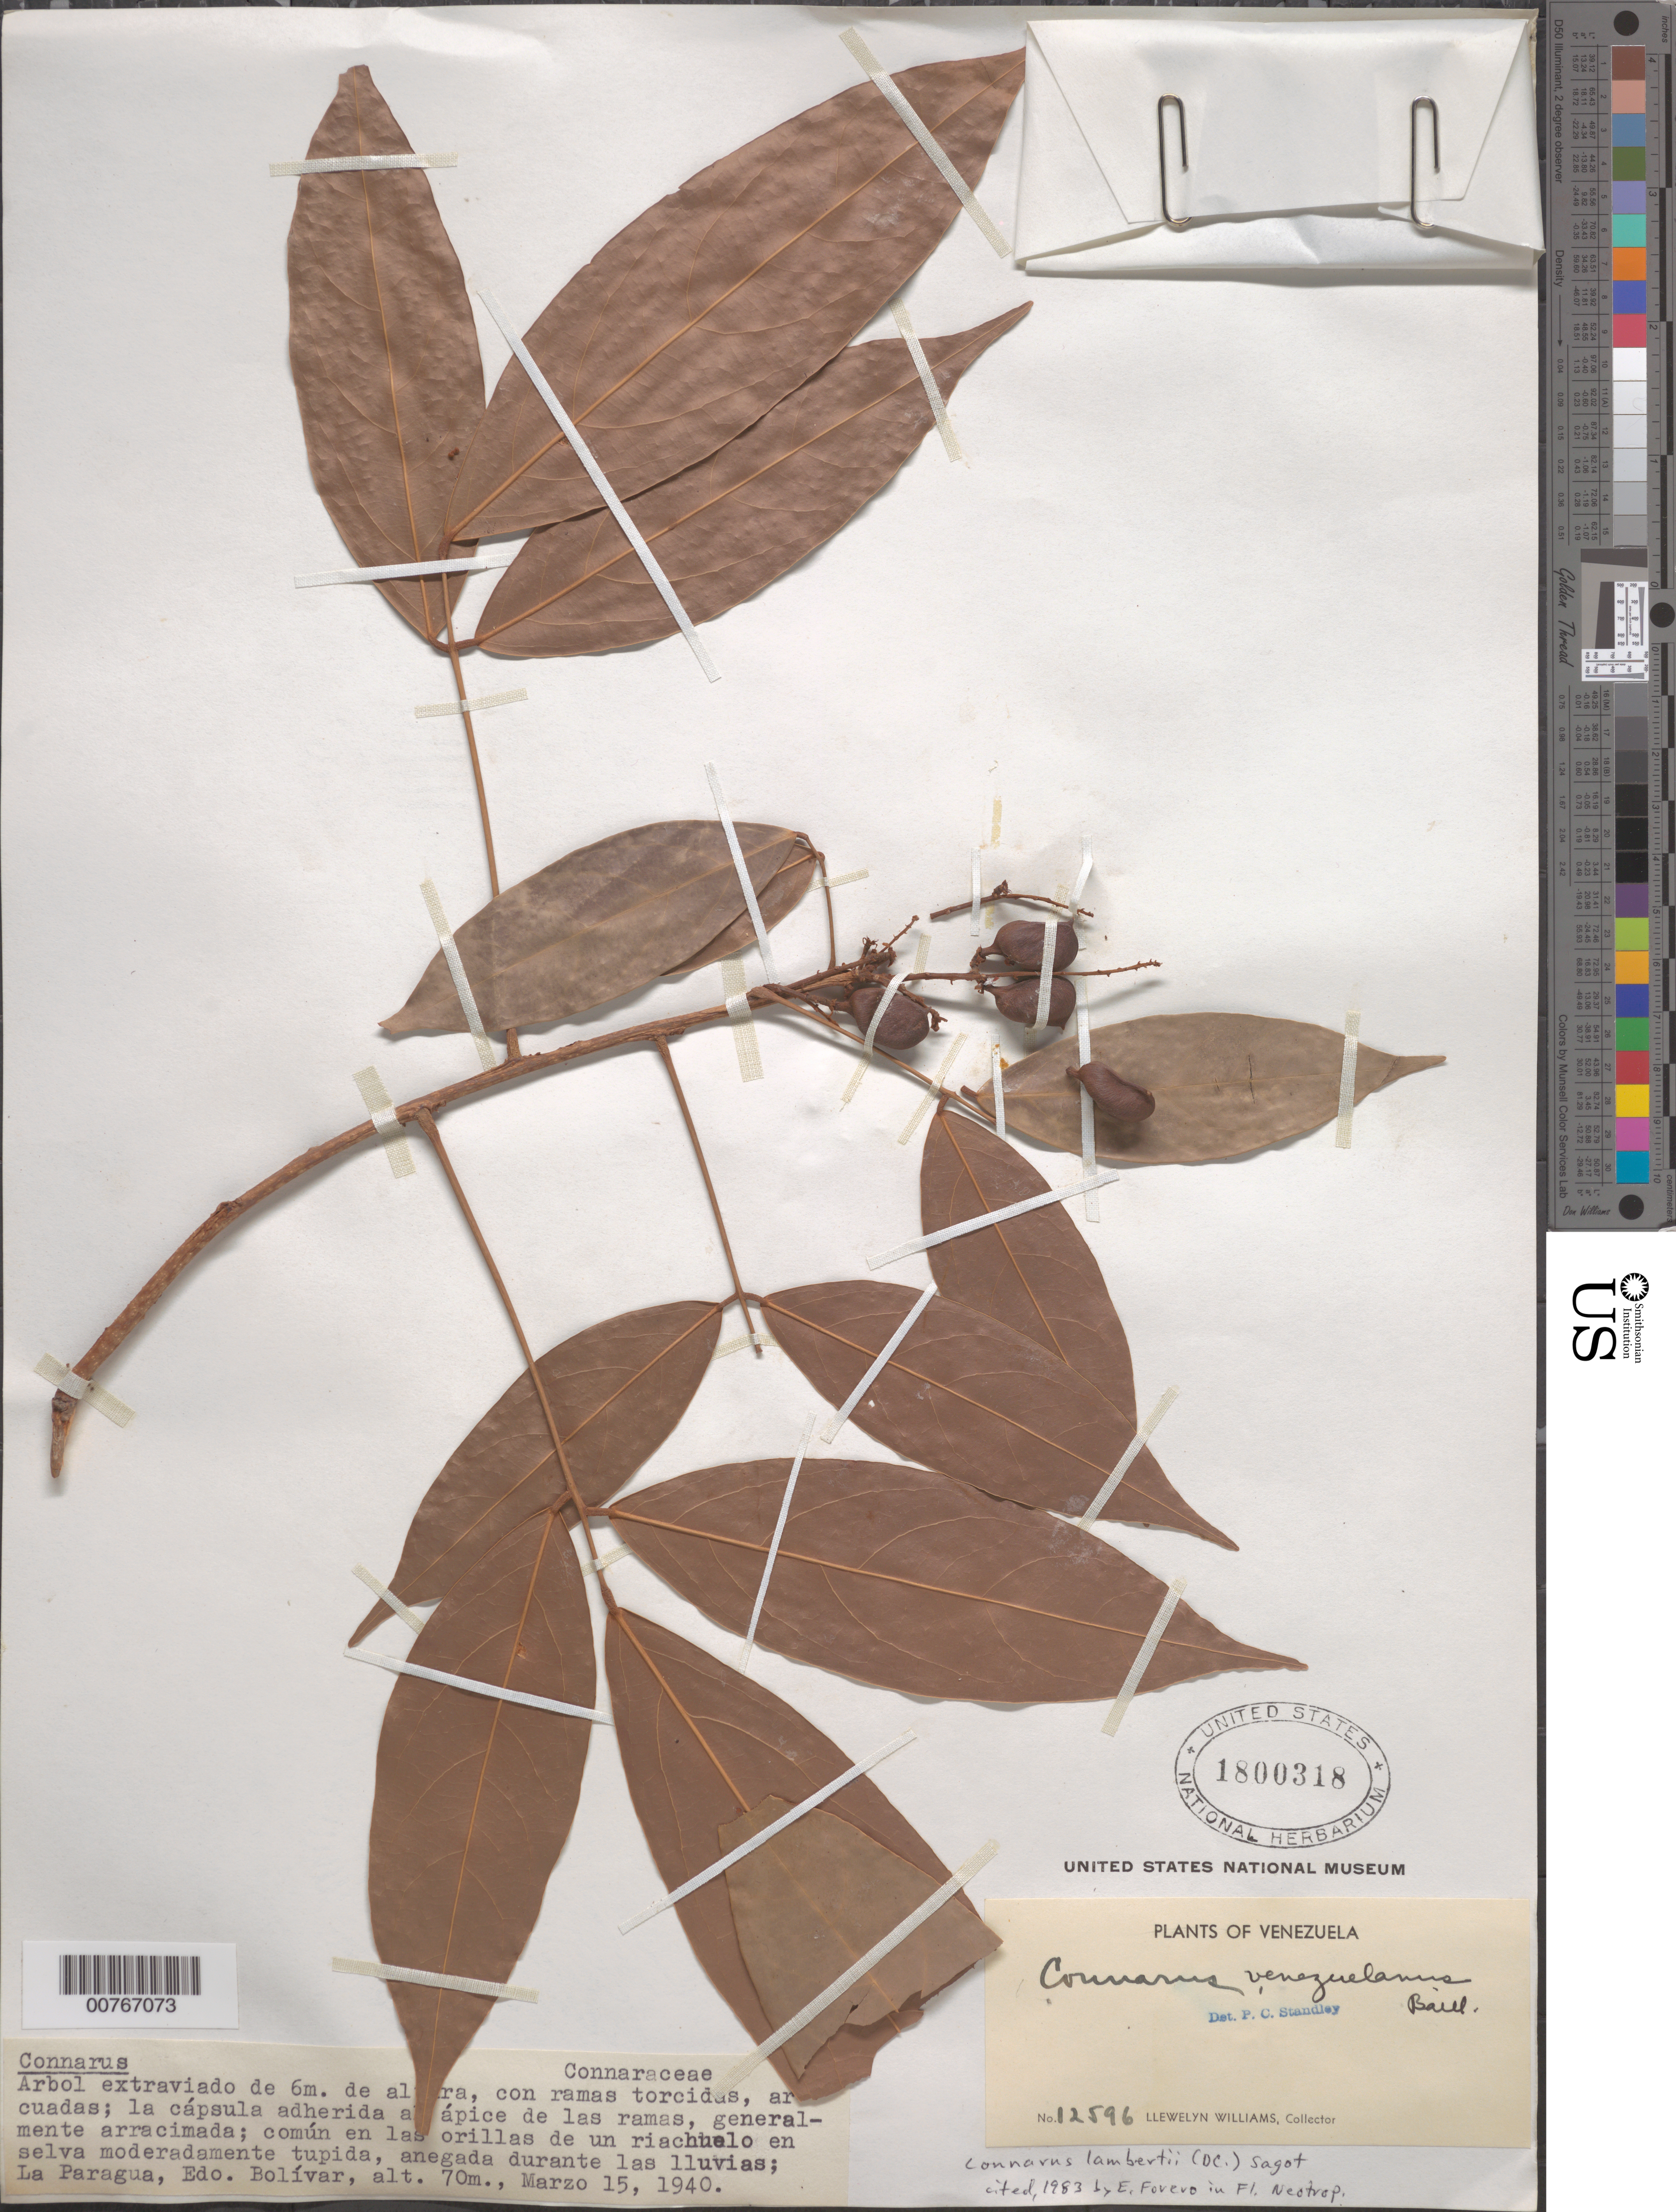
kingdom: Plantae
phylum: Tracheophyta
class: Magnoliopsida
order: Oxalidales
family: Connaraceae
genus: Connarus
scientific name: Connarus lambertii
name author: (DC.) Sagot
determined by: Forero, E.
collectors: Ll. Williams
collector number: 12596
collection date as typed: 15-Mar-40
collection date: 1940-03-15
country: Venezuela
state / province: Bolívar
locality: La Paragua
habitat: Orillas de un riachuelo en selva moderadamente tupida, anegada durante las lluvias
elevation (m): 70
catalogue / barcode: US 1800318